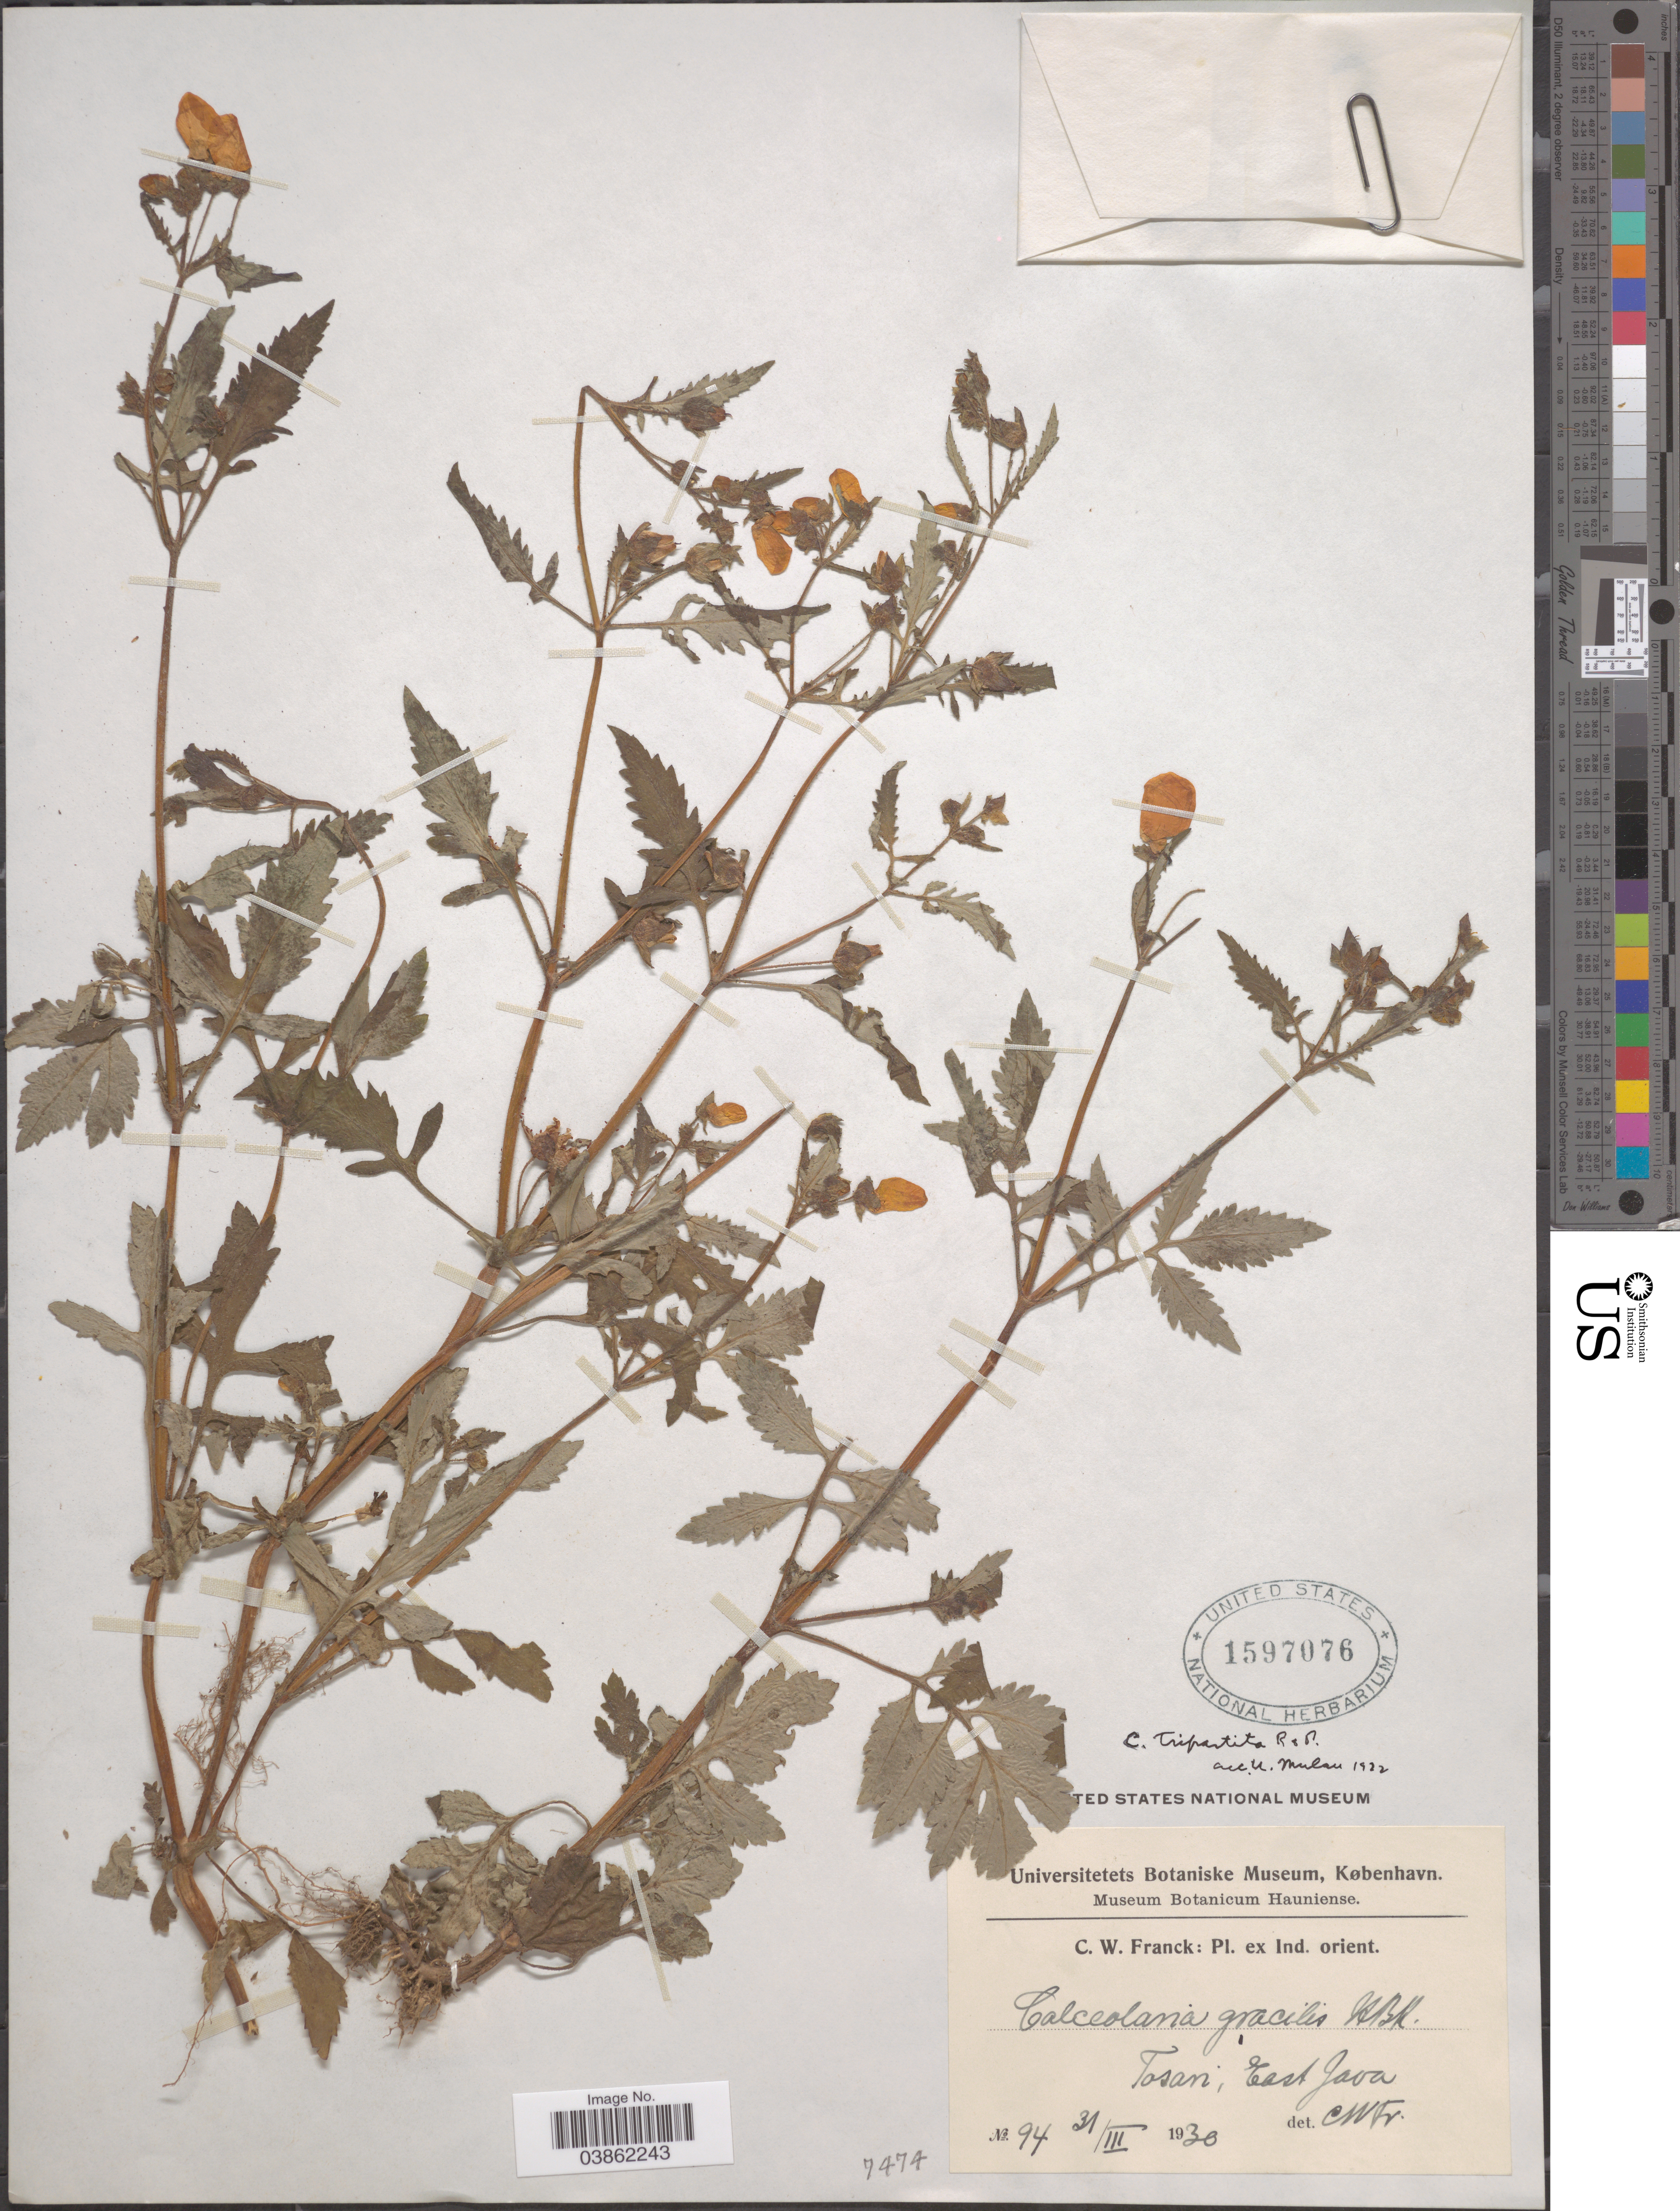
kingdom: Plantae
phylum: Tracheophyta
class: Magnoliopsida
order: Lamiales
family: Calceolariaceae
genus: Calceolaria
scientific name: Calceolaria gracilis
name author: Kunth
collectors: C. Franck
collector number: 94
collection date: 1930-03-31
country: Indonesia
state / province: Java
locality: Ind. orient. Tosari; East Java.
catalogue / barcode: US 1597076